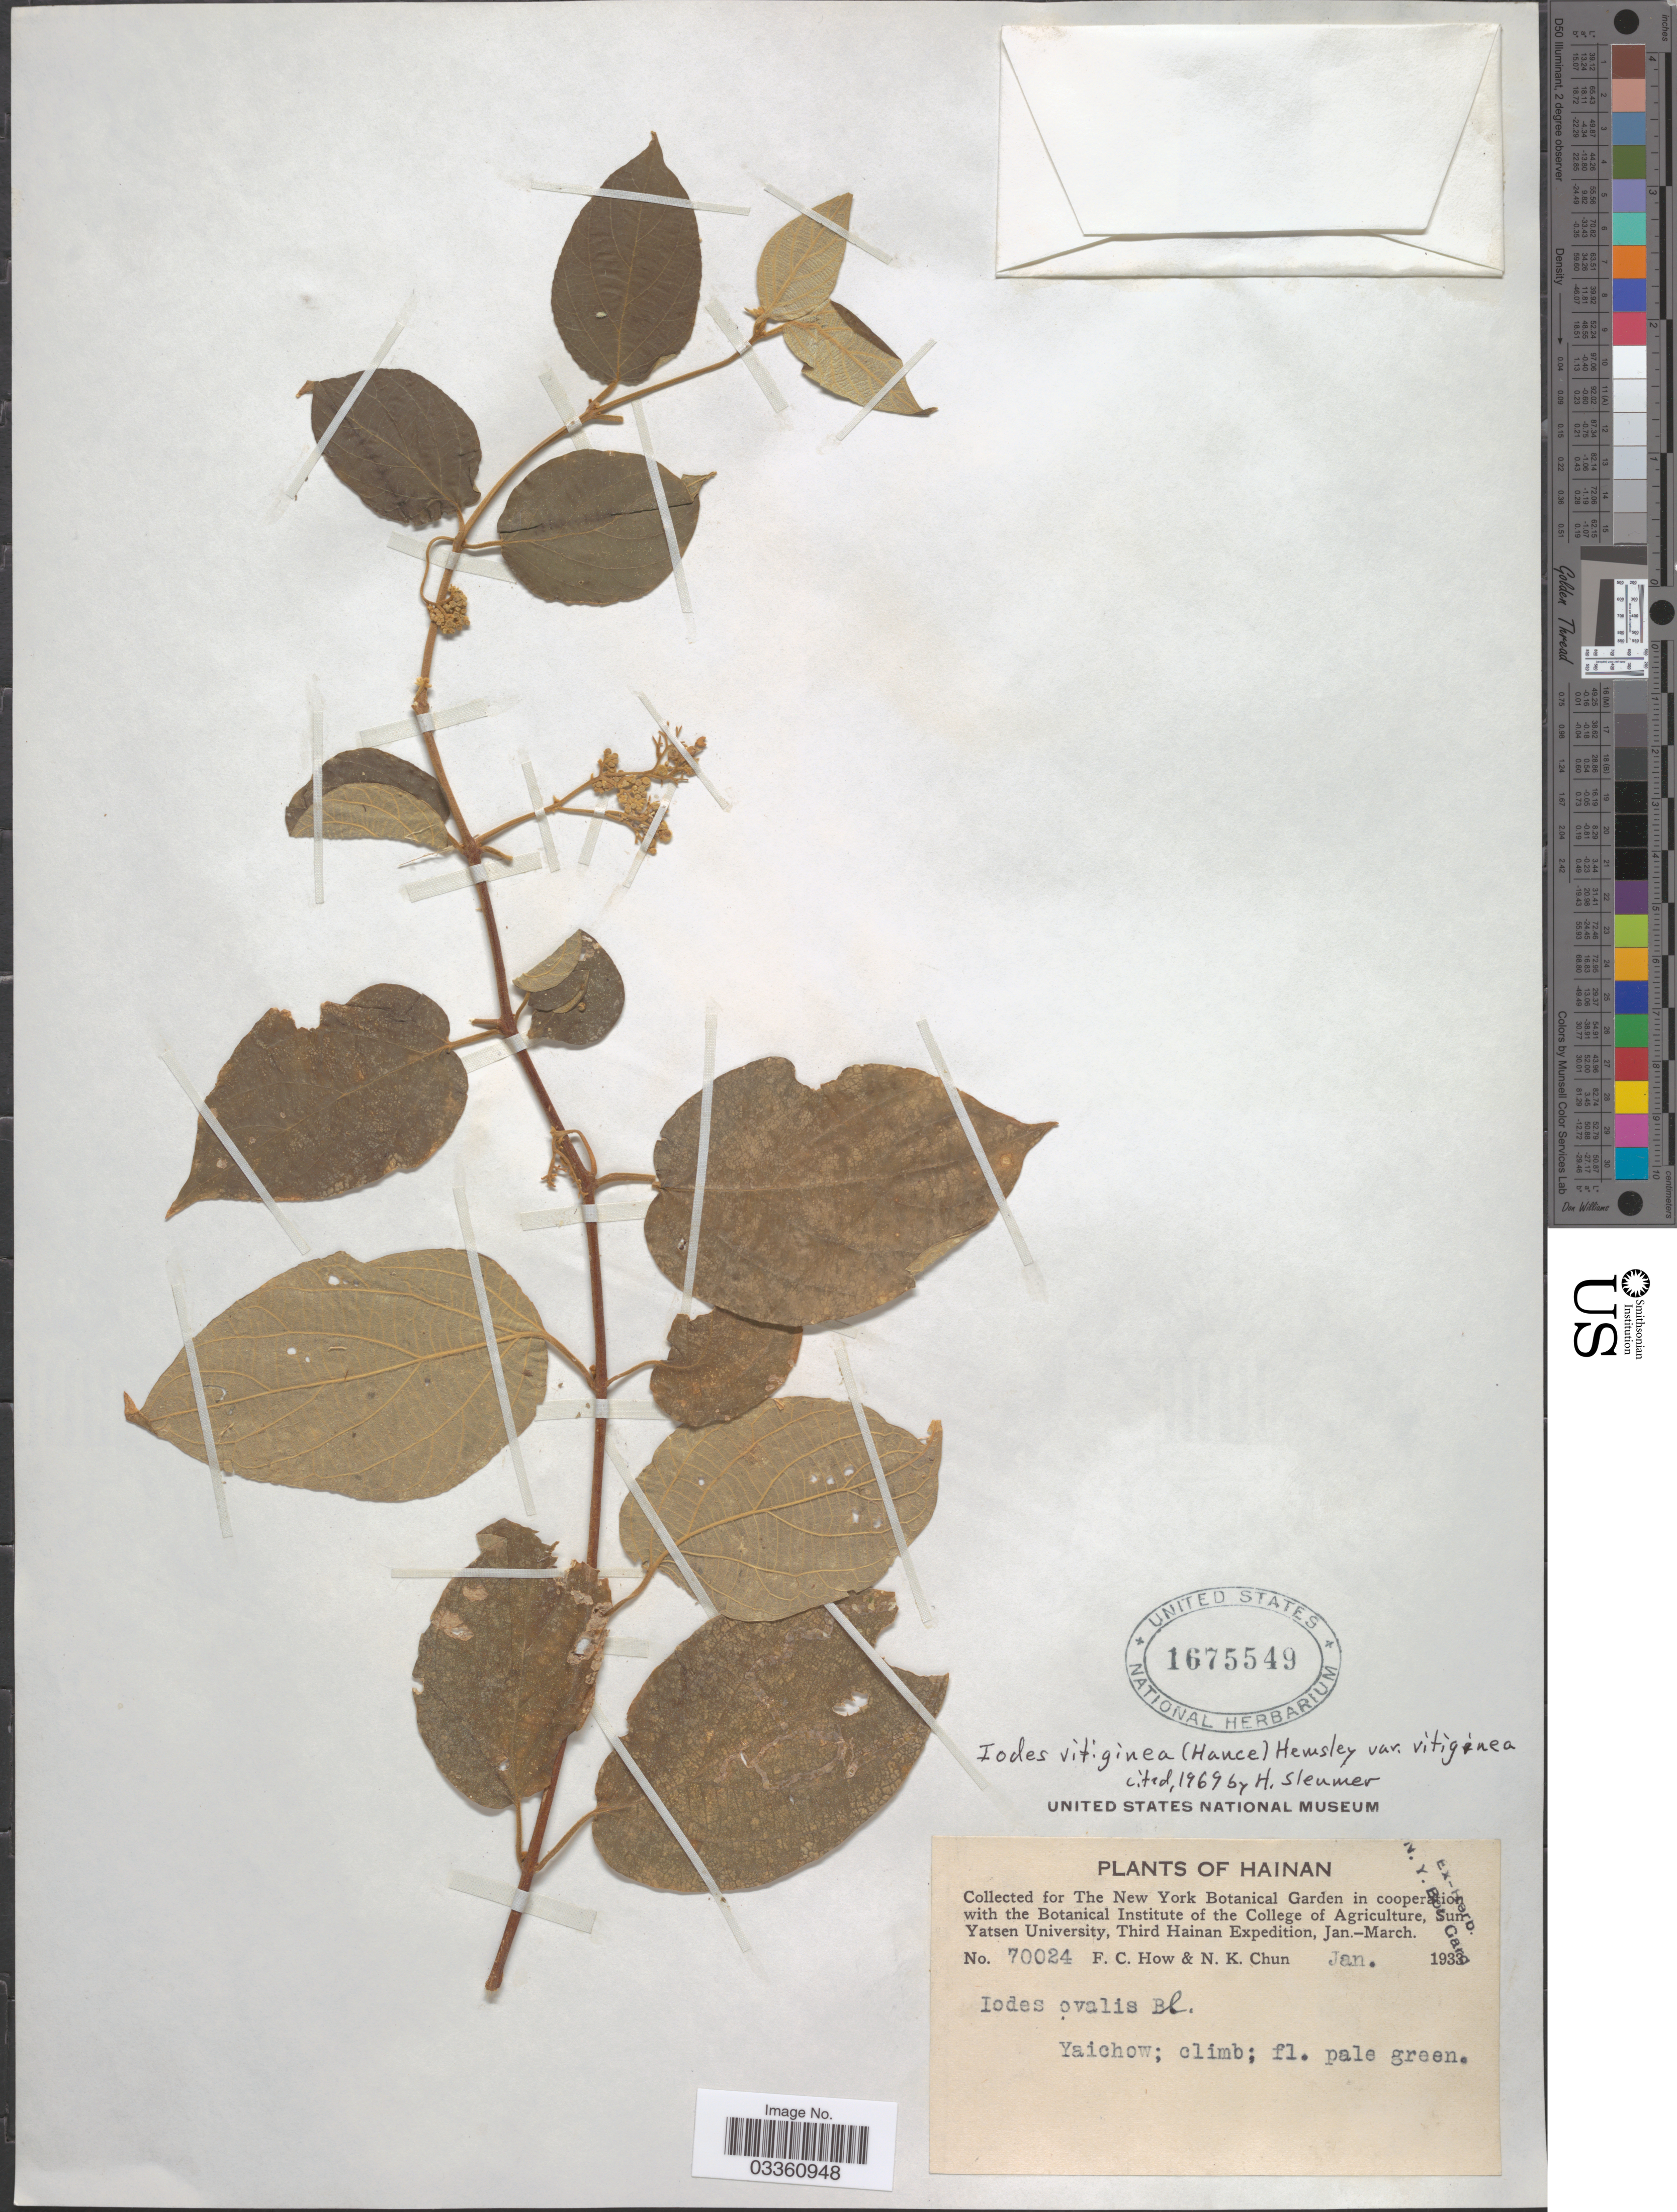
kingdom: Plantae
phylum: Tracheophyta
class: Magnoliopsida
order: Icacinales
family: Icacinaceae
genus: Iodes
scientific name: Iodes vitiginea var. vitiginea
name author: (Hance) Hance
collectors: F. C. How & N. K. Chun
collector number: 70024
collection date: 1933-01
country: China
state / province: Hainan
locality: Yaichow.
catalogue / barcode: US 1675549